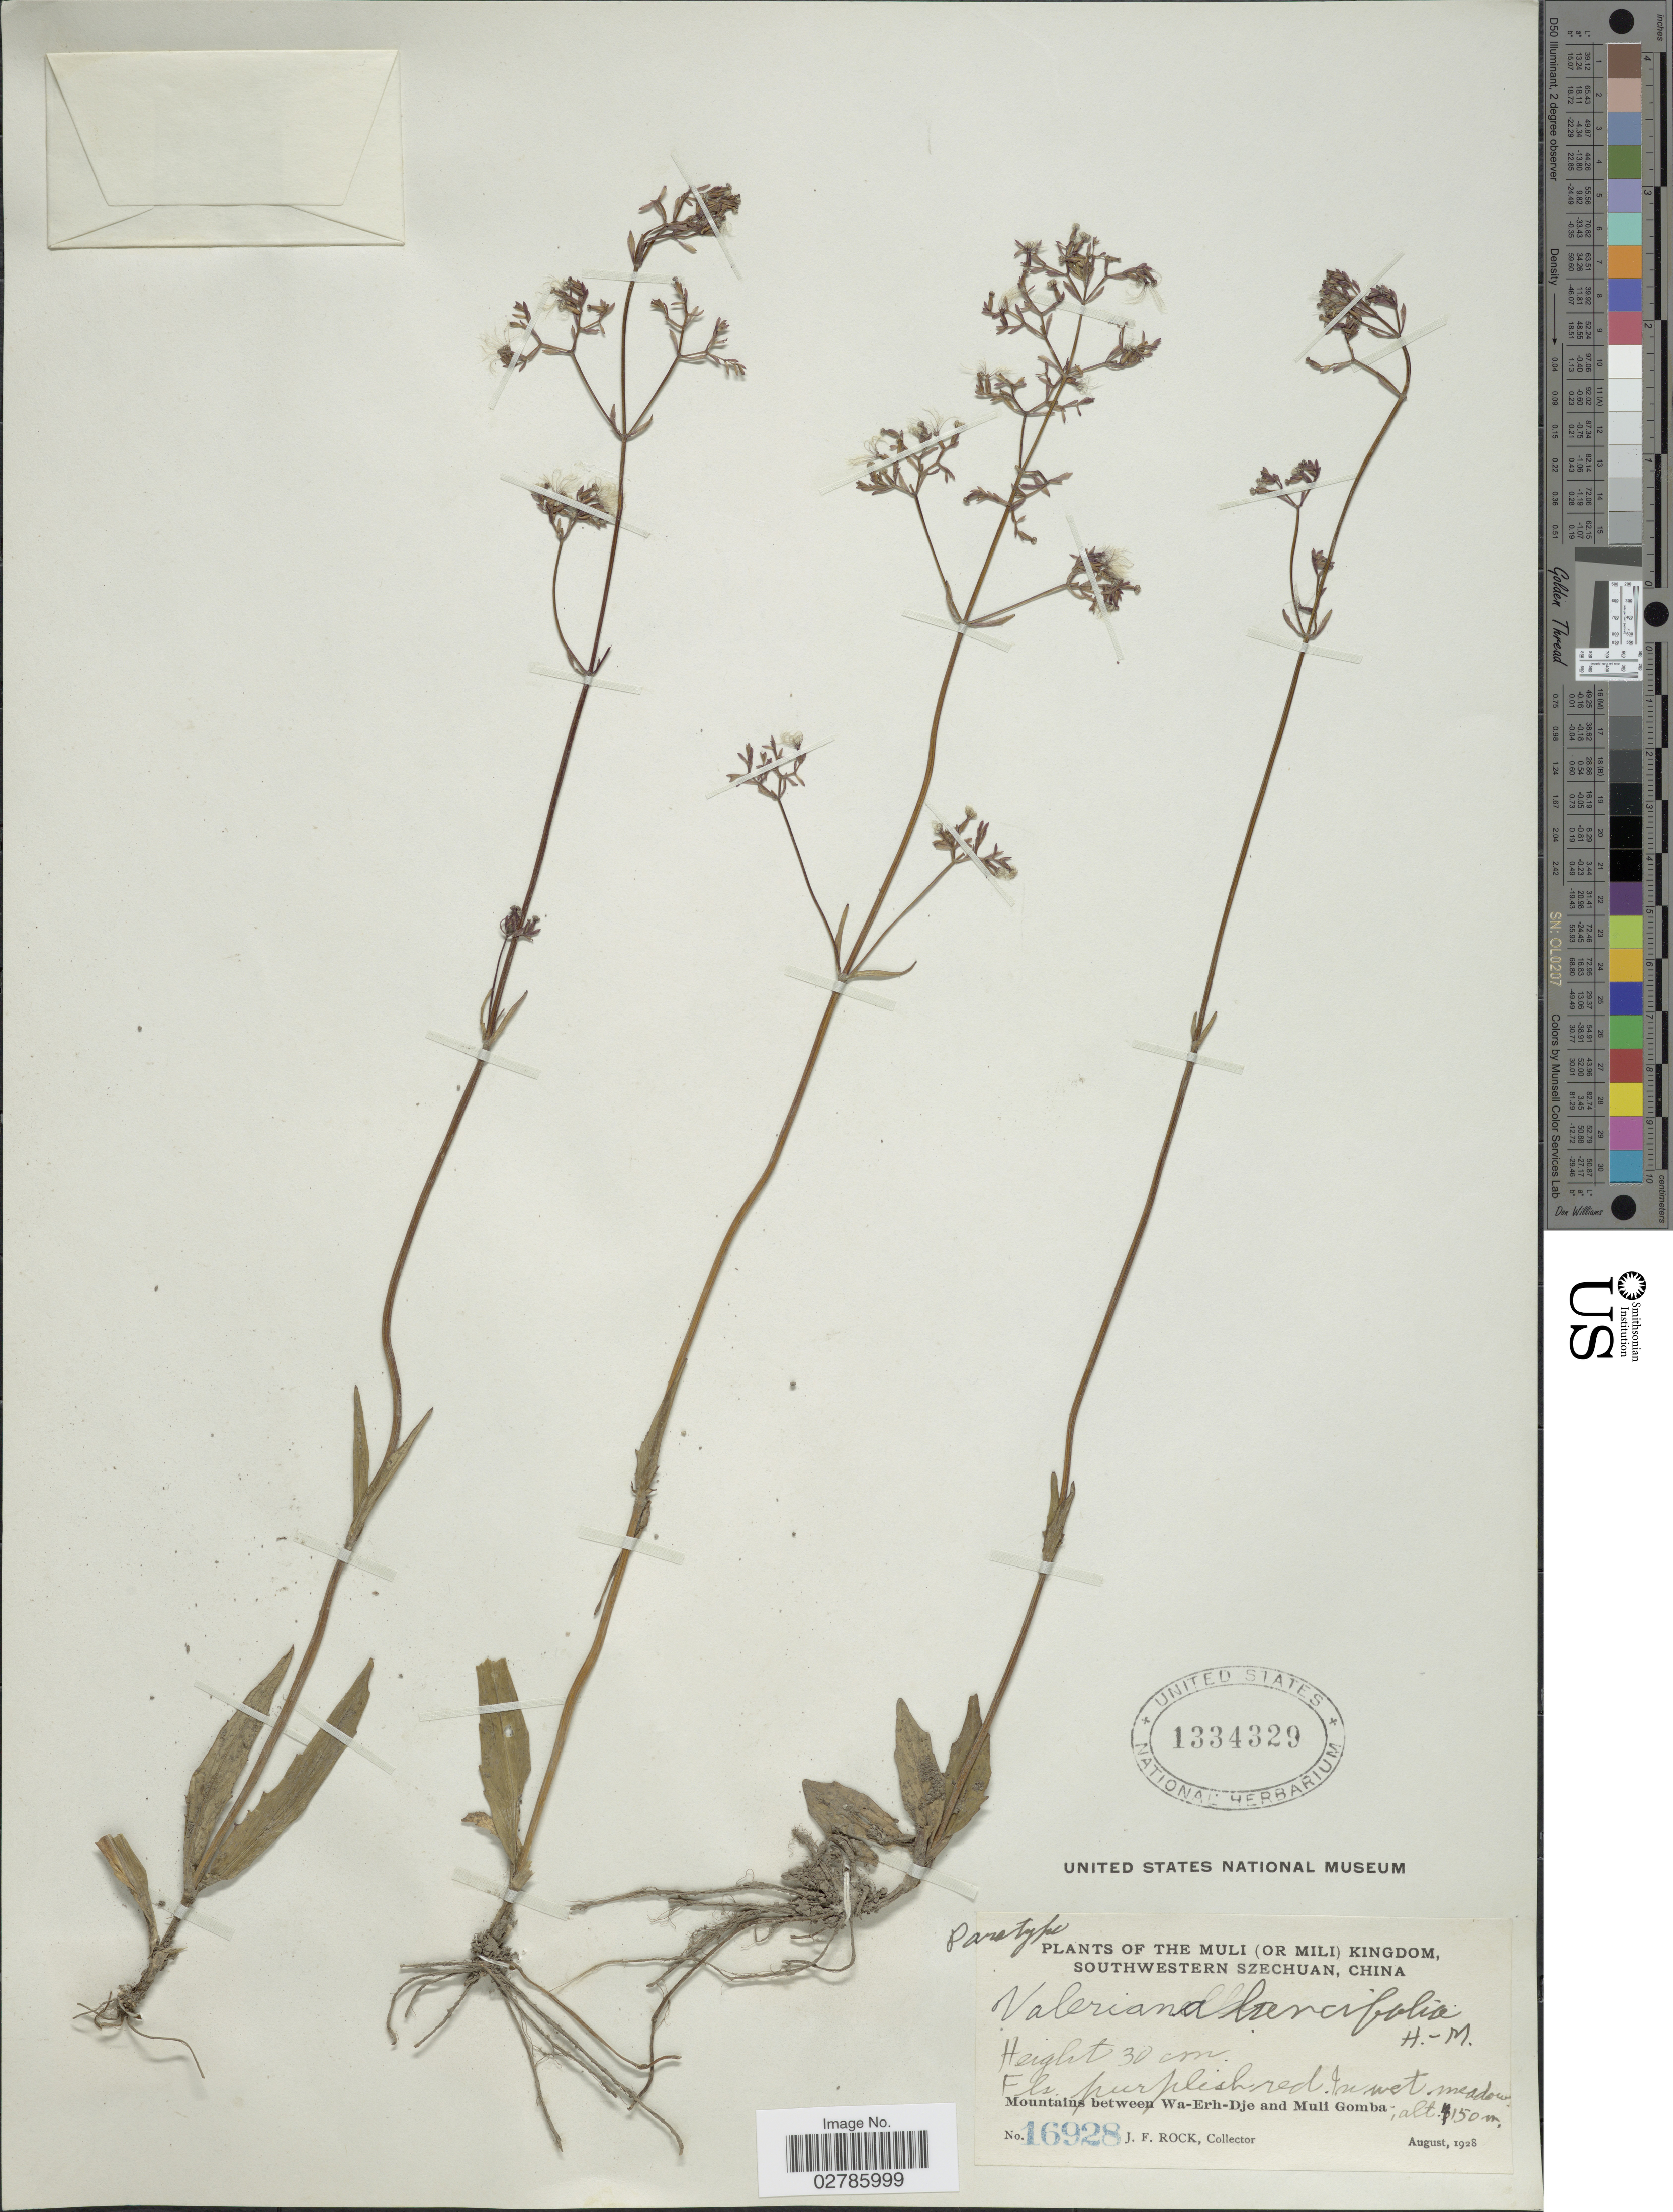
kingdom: Plantae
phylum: Tracheophyta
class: Magnoliopsida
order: Dipsacales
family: Caprifoliaceae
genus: Valeriana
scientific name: Valeriana lancifolia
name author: Hand.-Mazz.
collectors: J. Rock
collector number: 16928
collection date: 1928-08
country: China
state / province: Sichuan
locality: The Muli (or Mili) Kingdom, Southwestern Szechuan. Mountains between Wa-Erh-Dje and Muli Gomba.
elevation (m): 4150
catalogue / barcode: US 1334329